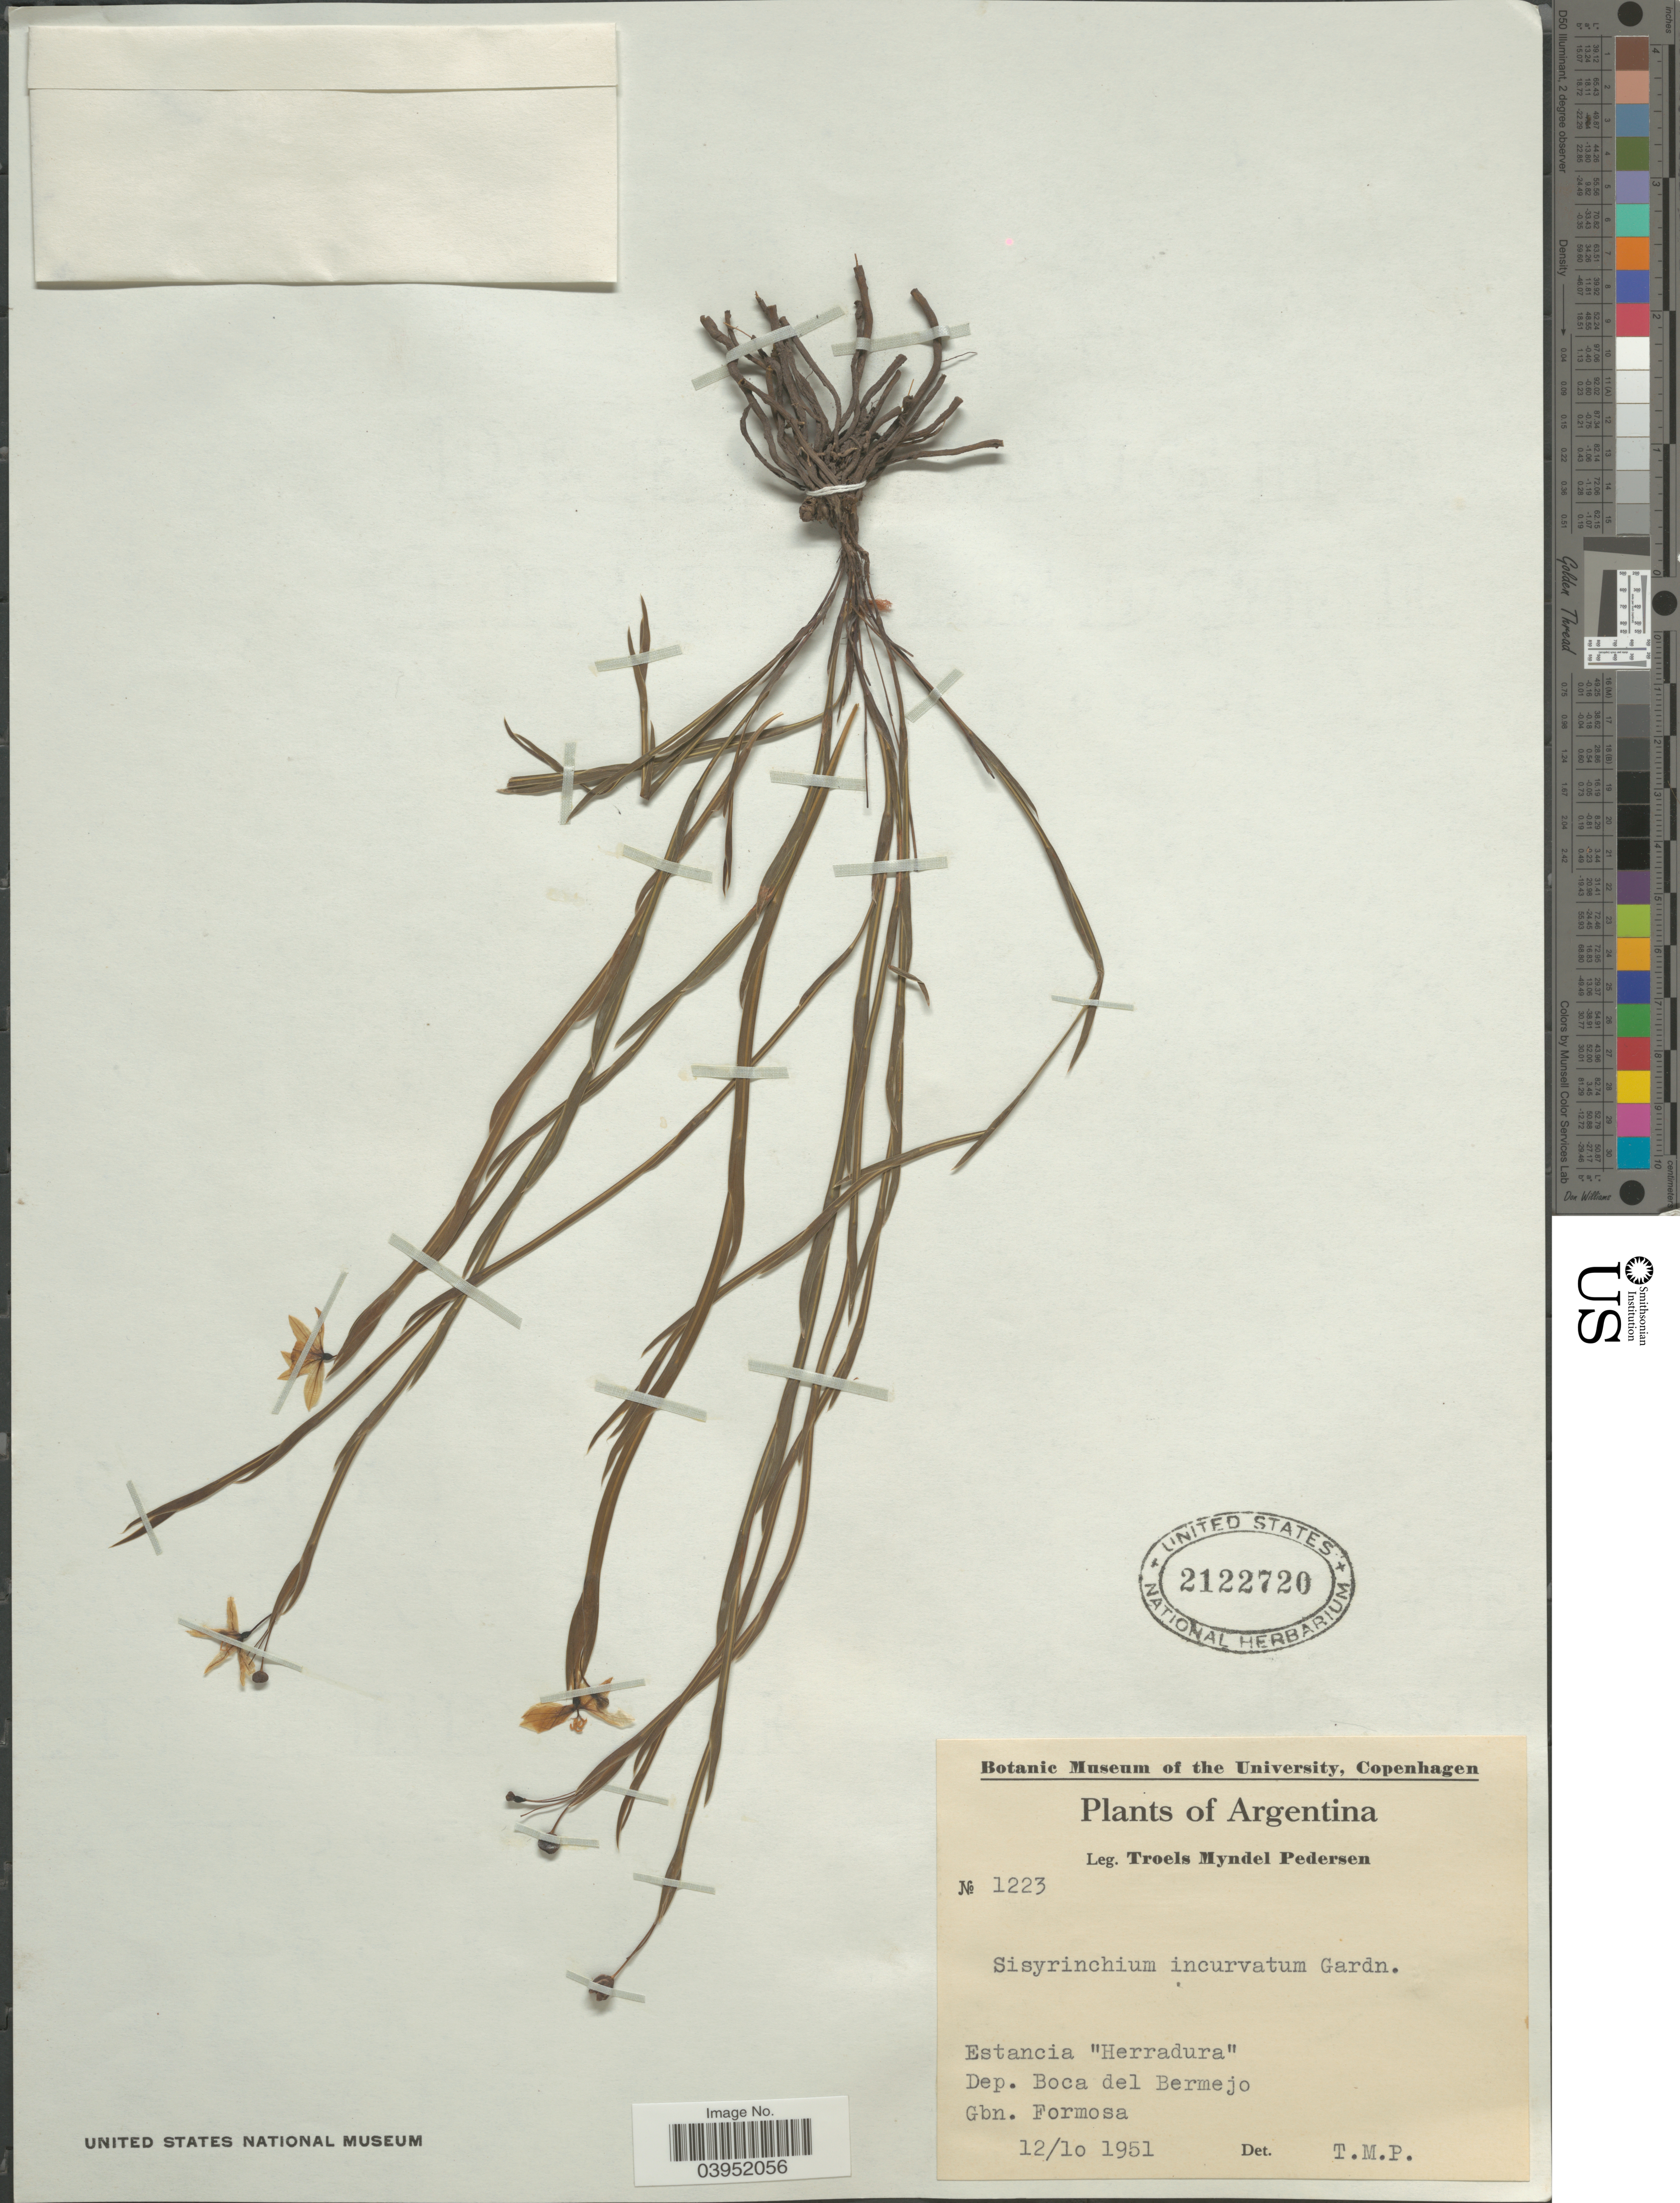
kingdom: Plantae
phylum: Tracheophyta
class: Liliopsida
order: Asparagales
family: Iridaceae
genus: Sisyrinchium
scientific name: Sisyrinchium incurvatum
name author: Gardner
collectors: T. Pederson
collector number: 1223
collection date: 1951-10-12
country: Argentina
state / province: Formosa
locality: Estancia "Herradura". Dep. Boca del Bermejo. Gbn. Formosa.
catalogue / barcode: US 2122720